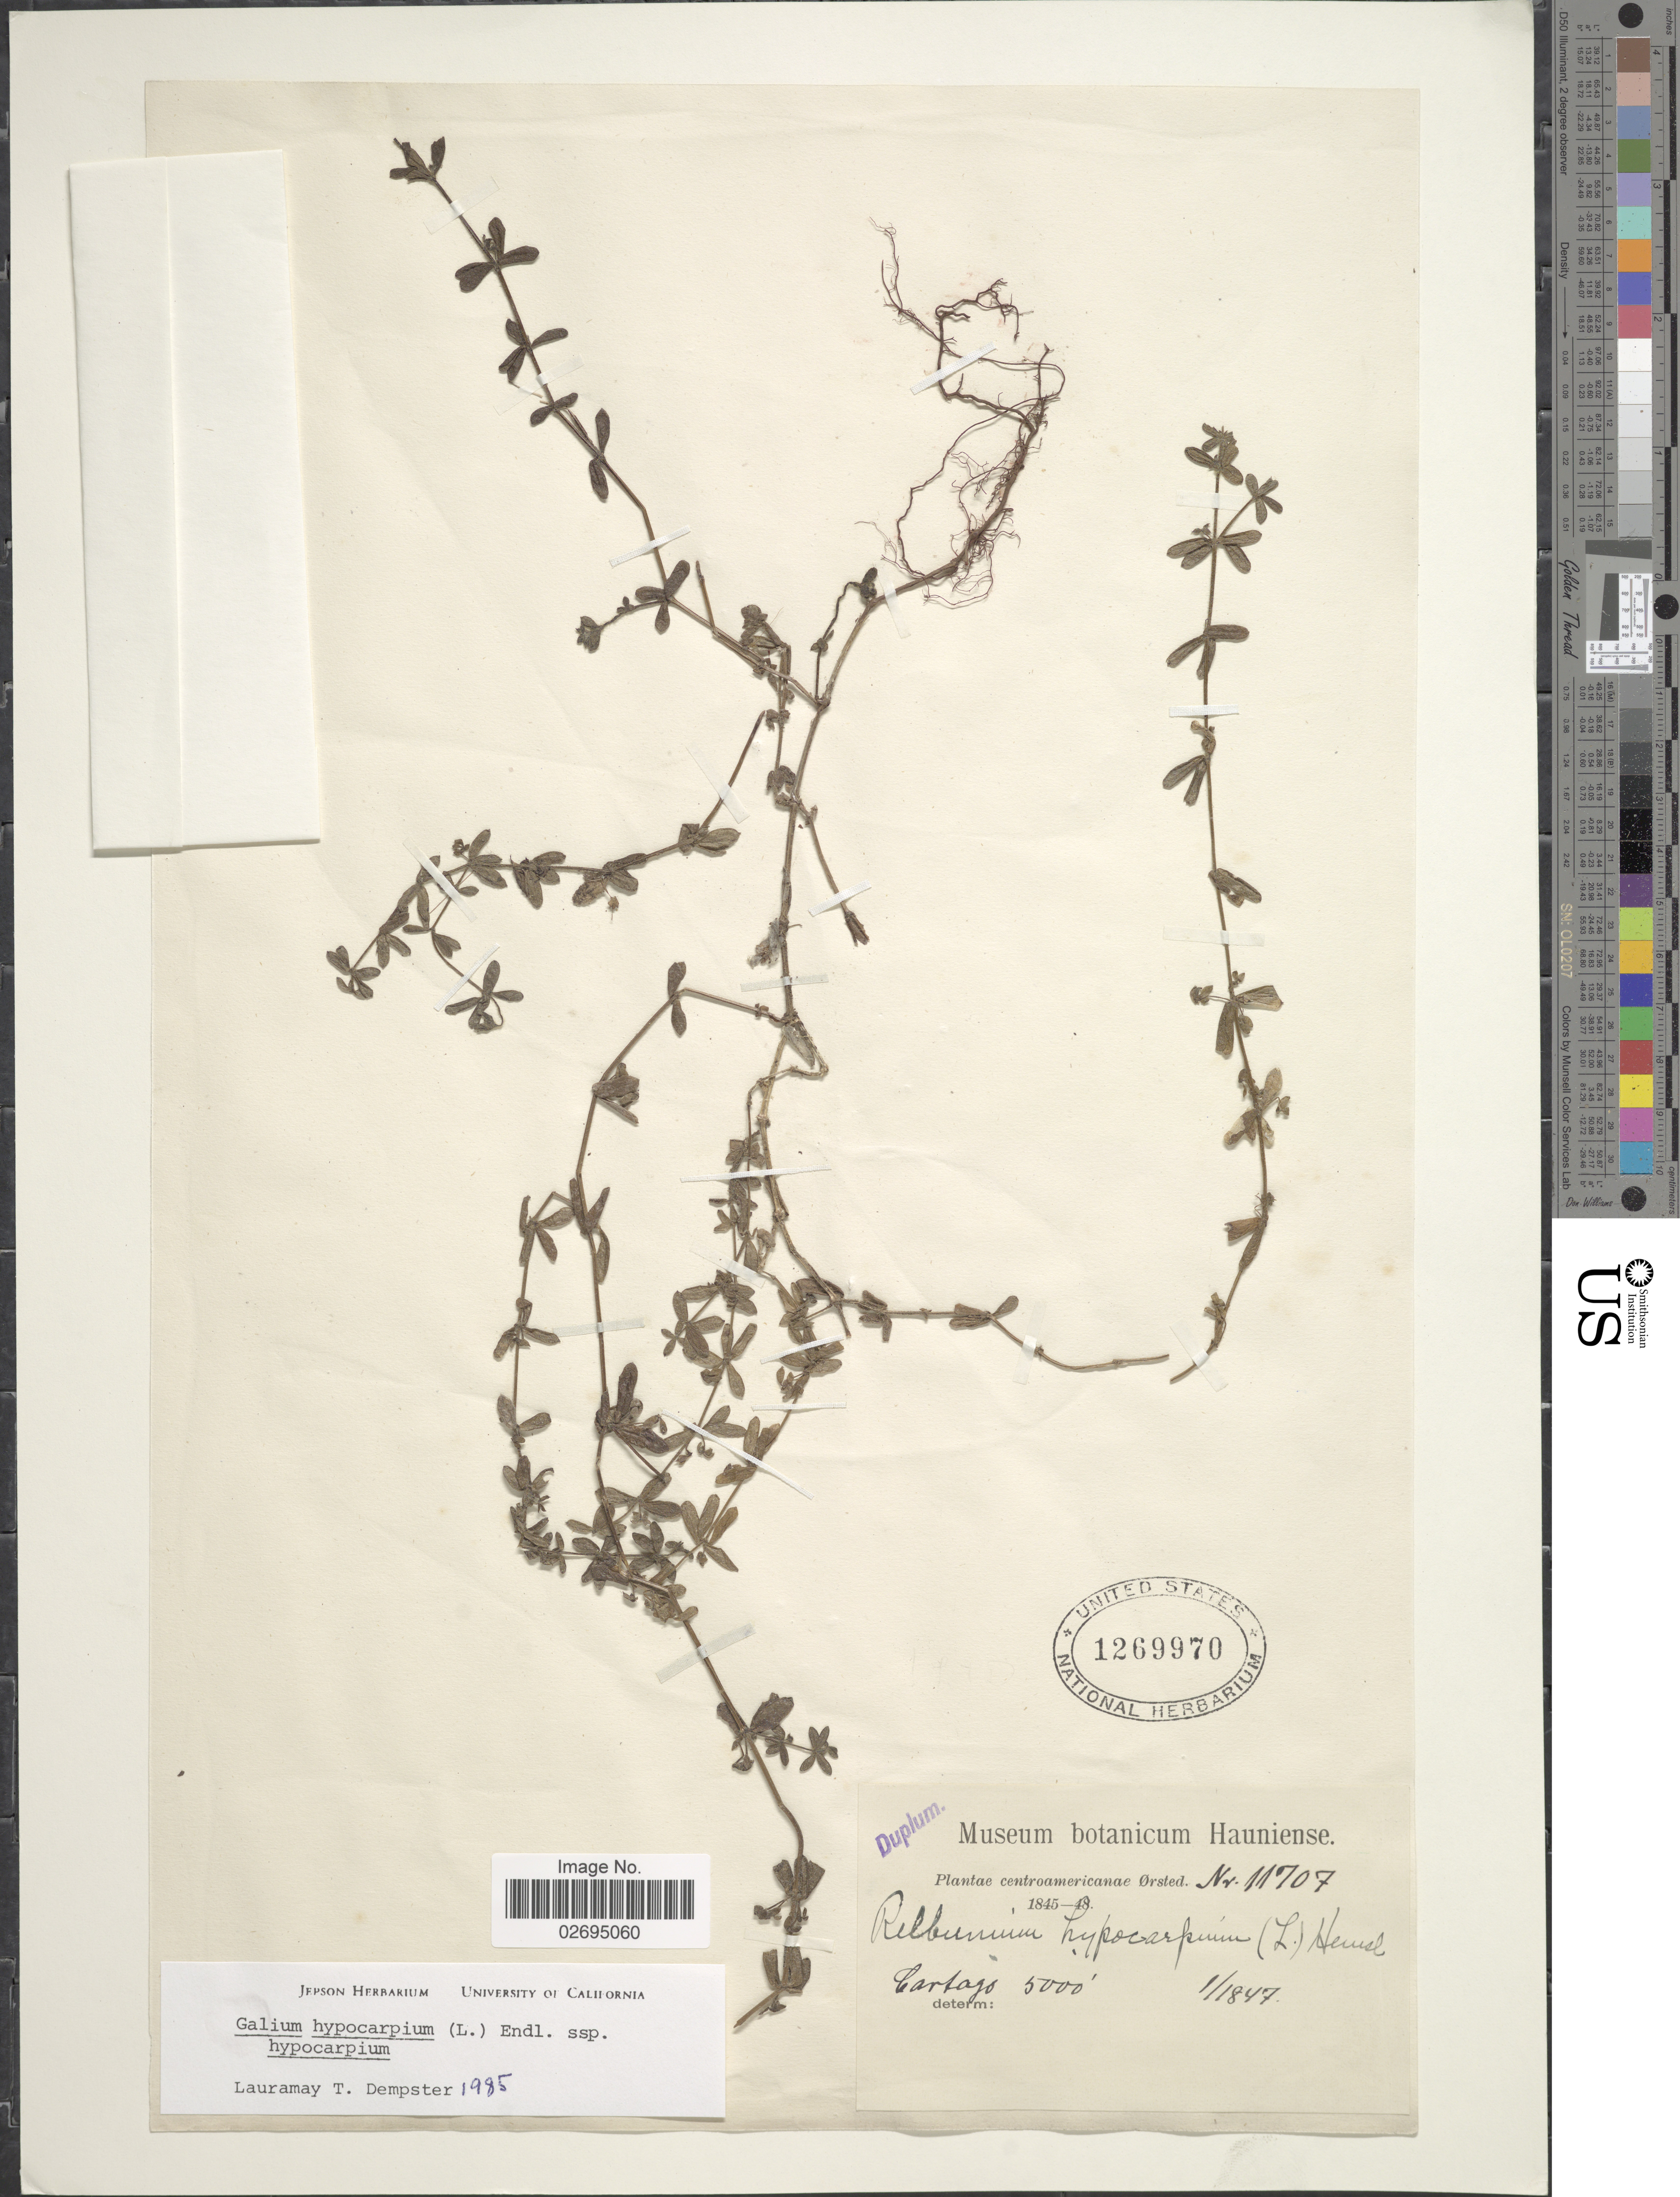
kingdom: Plantae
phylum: Tracheophyta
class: Magnoliopsida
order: Gentianales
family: Rubiaceae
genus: Galium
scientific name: Galium hypocarpium subsp. hypocarpium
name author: (L.) Endl. ex Griseb.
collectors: Ørsted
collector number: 11707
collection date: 1847-01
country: Costa Rica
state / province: Cartago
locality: Centroamericanae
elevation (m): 1524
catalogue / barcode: US 1269970